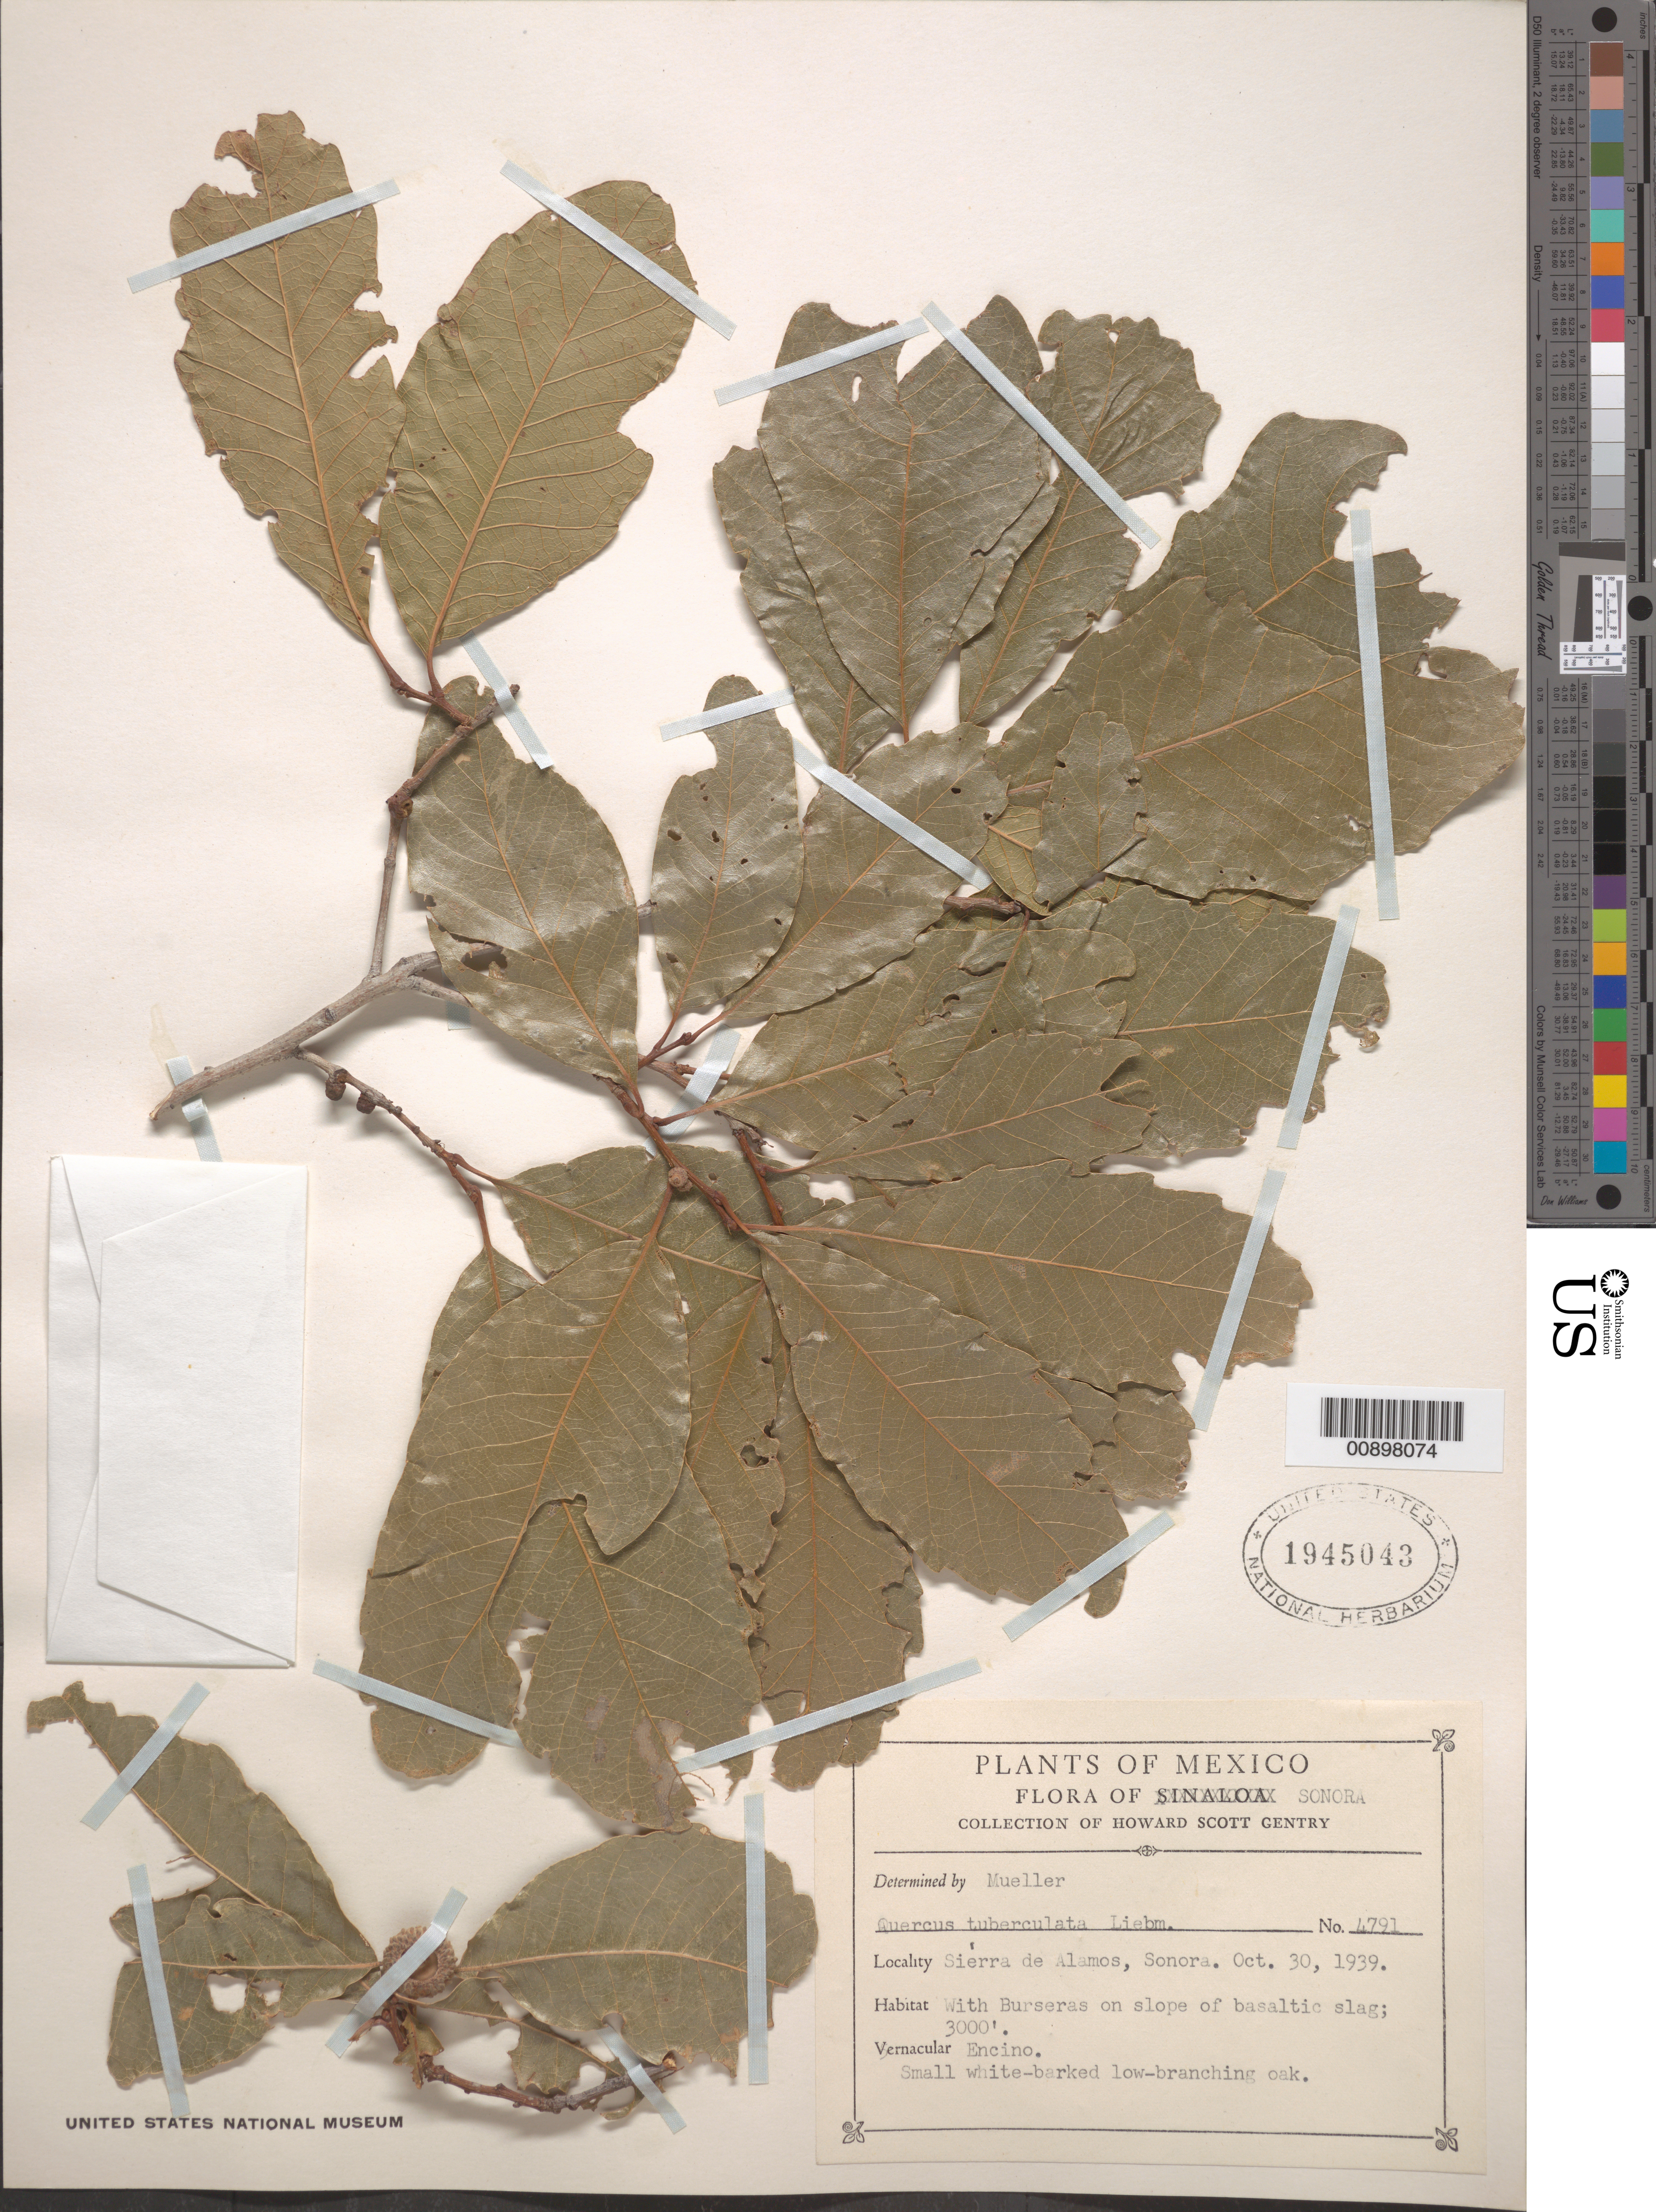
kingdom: Plantae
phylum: Tracheophyta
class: Magnoliopsida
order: Fagales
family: Fagaceae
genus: Quercus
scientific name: Quercus tuberculata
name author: Liebm.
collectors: H. S. Gentry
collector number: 4791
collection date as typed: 30 Oct 1939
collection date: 1939-10-30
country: Mexico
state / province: Sonora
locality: Sierra de Alamos, Sonora.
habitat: With Burseras on slope of basaltic slag.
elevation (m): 914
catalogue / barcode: US 1945043